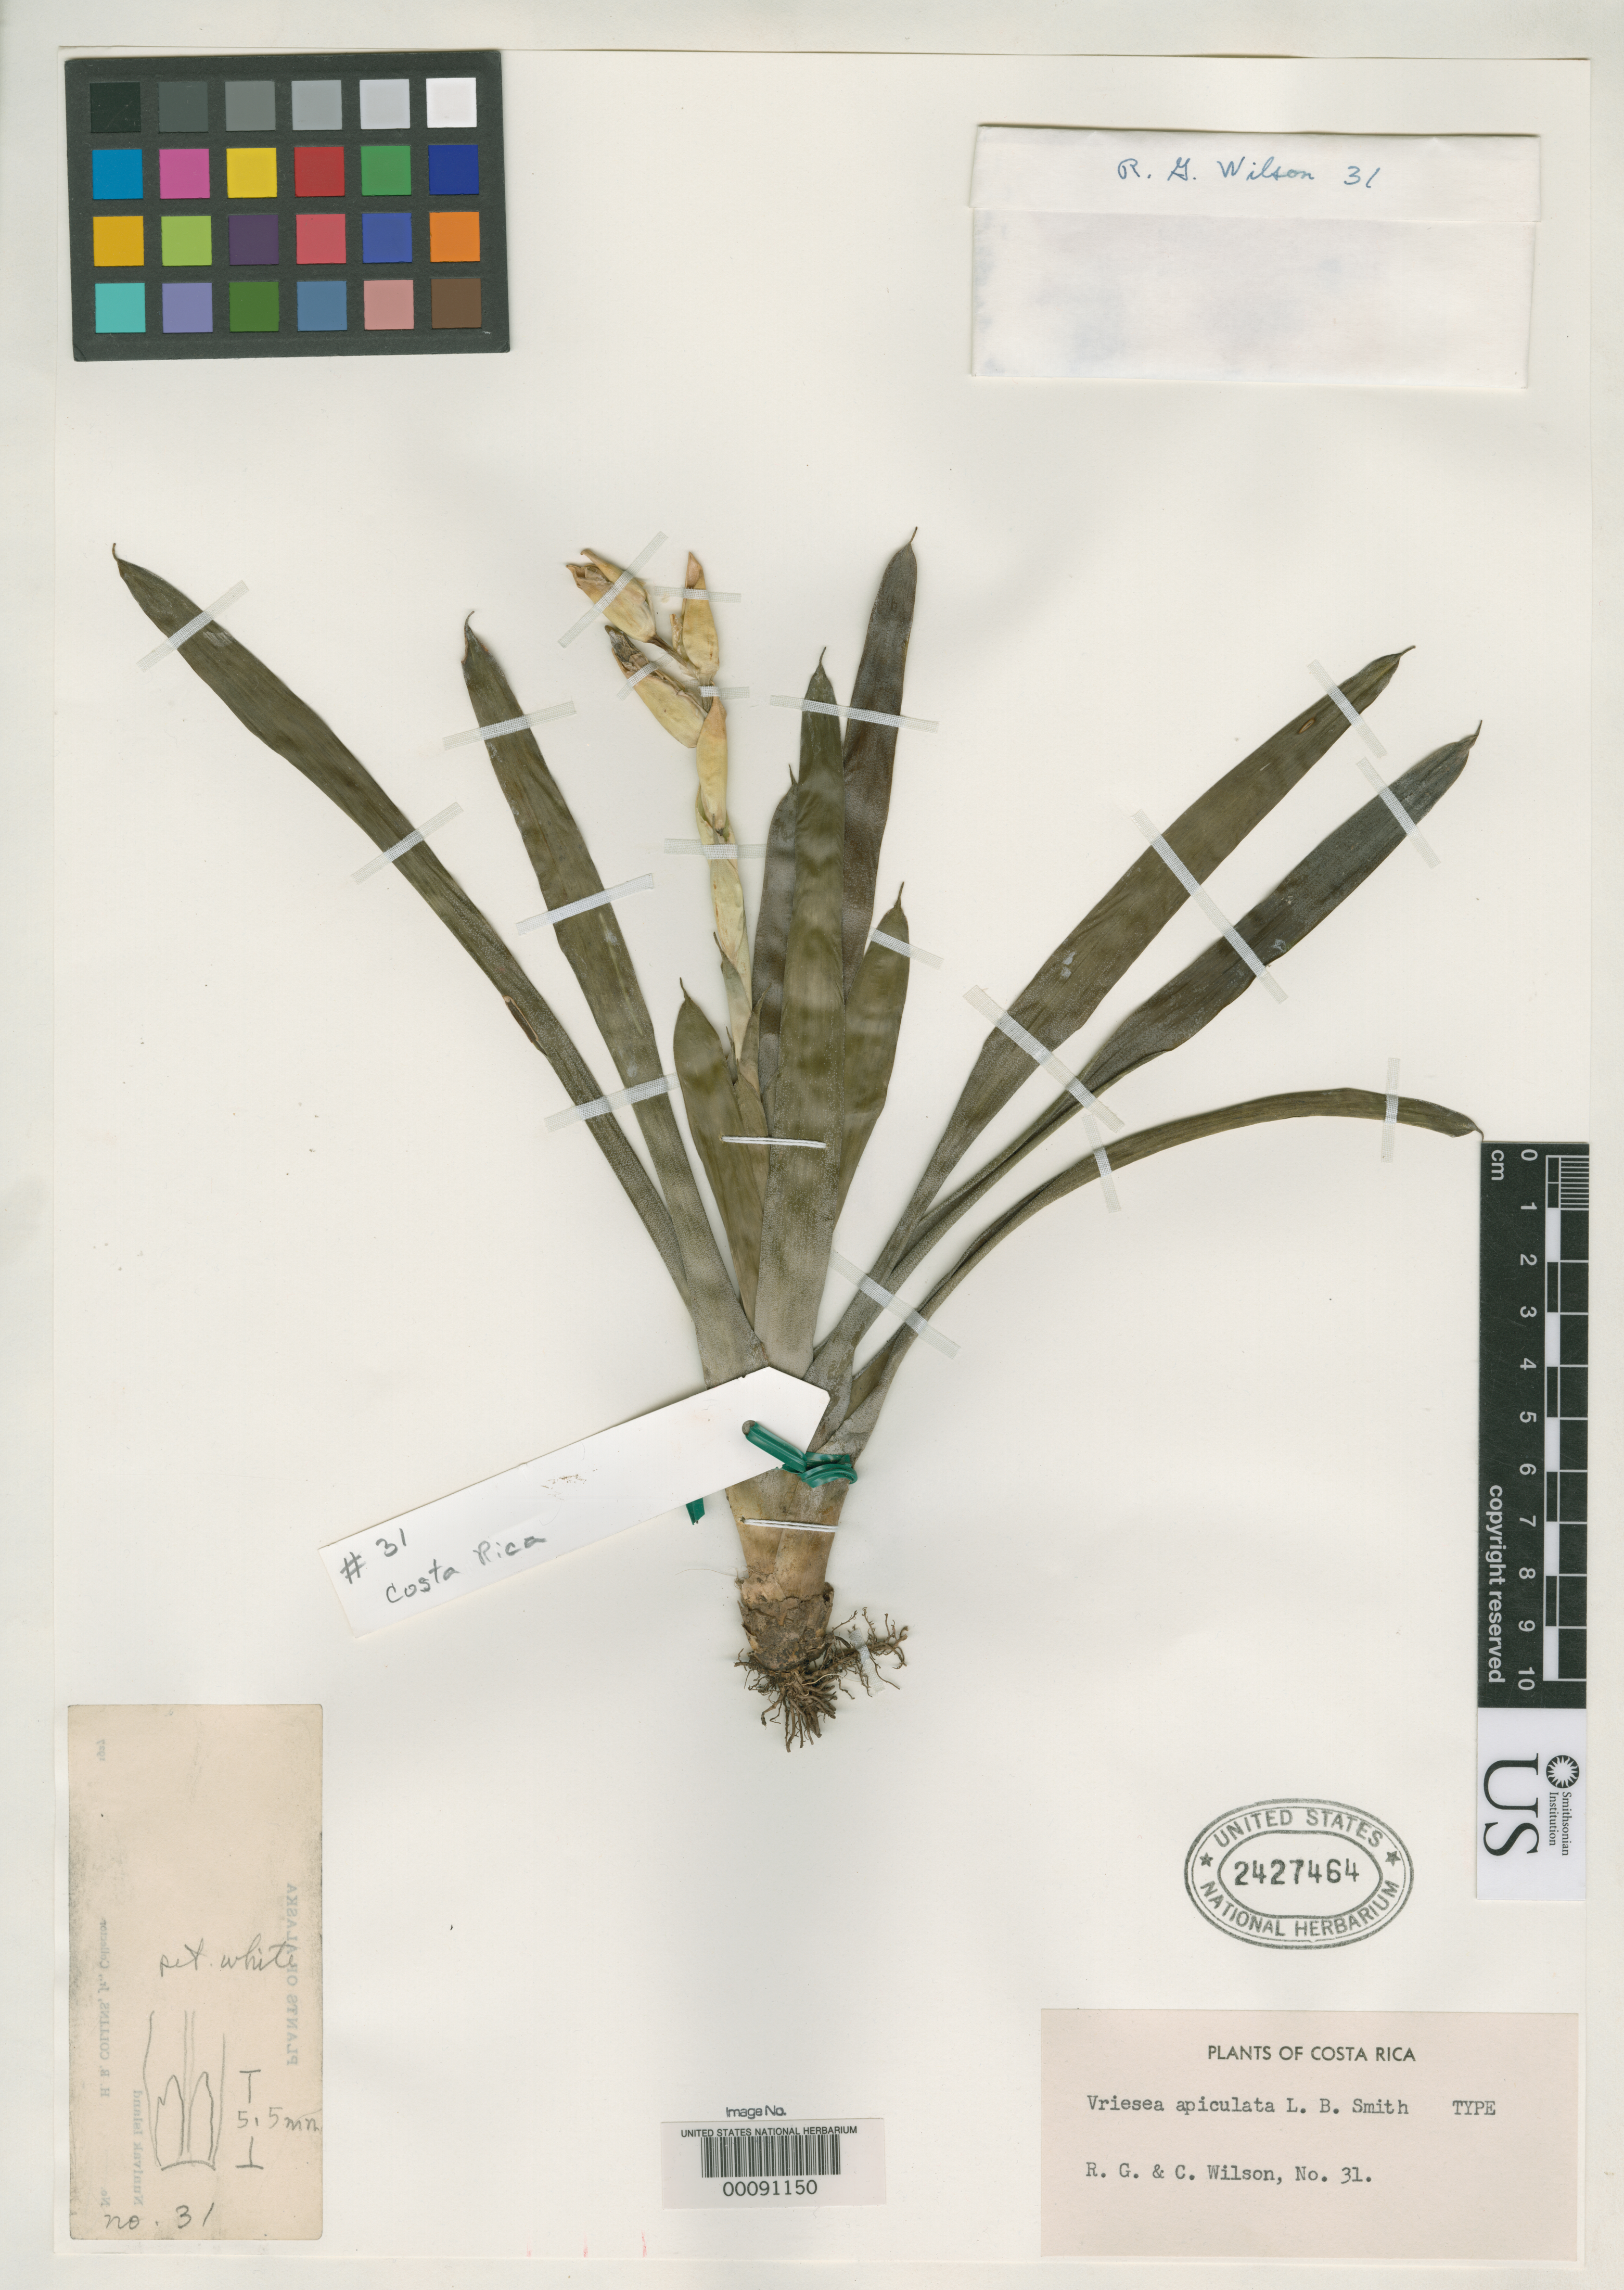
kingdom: Plantae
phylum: Tracheophyta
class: Liliopsida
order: Poales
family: Bromeliaceae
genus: Vriesea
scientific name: Vriesea apiculata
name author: L.B. Sm.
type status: Holotype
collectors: R. G. Wilson & C. Wilson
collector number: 31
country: Costa Rica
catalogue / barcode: US 2427464